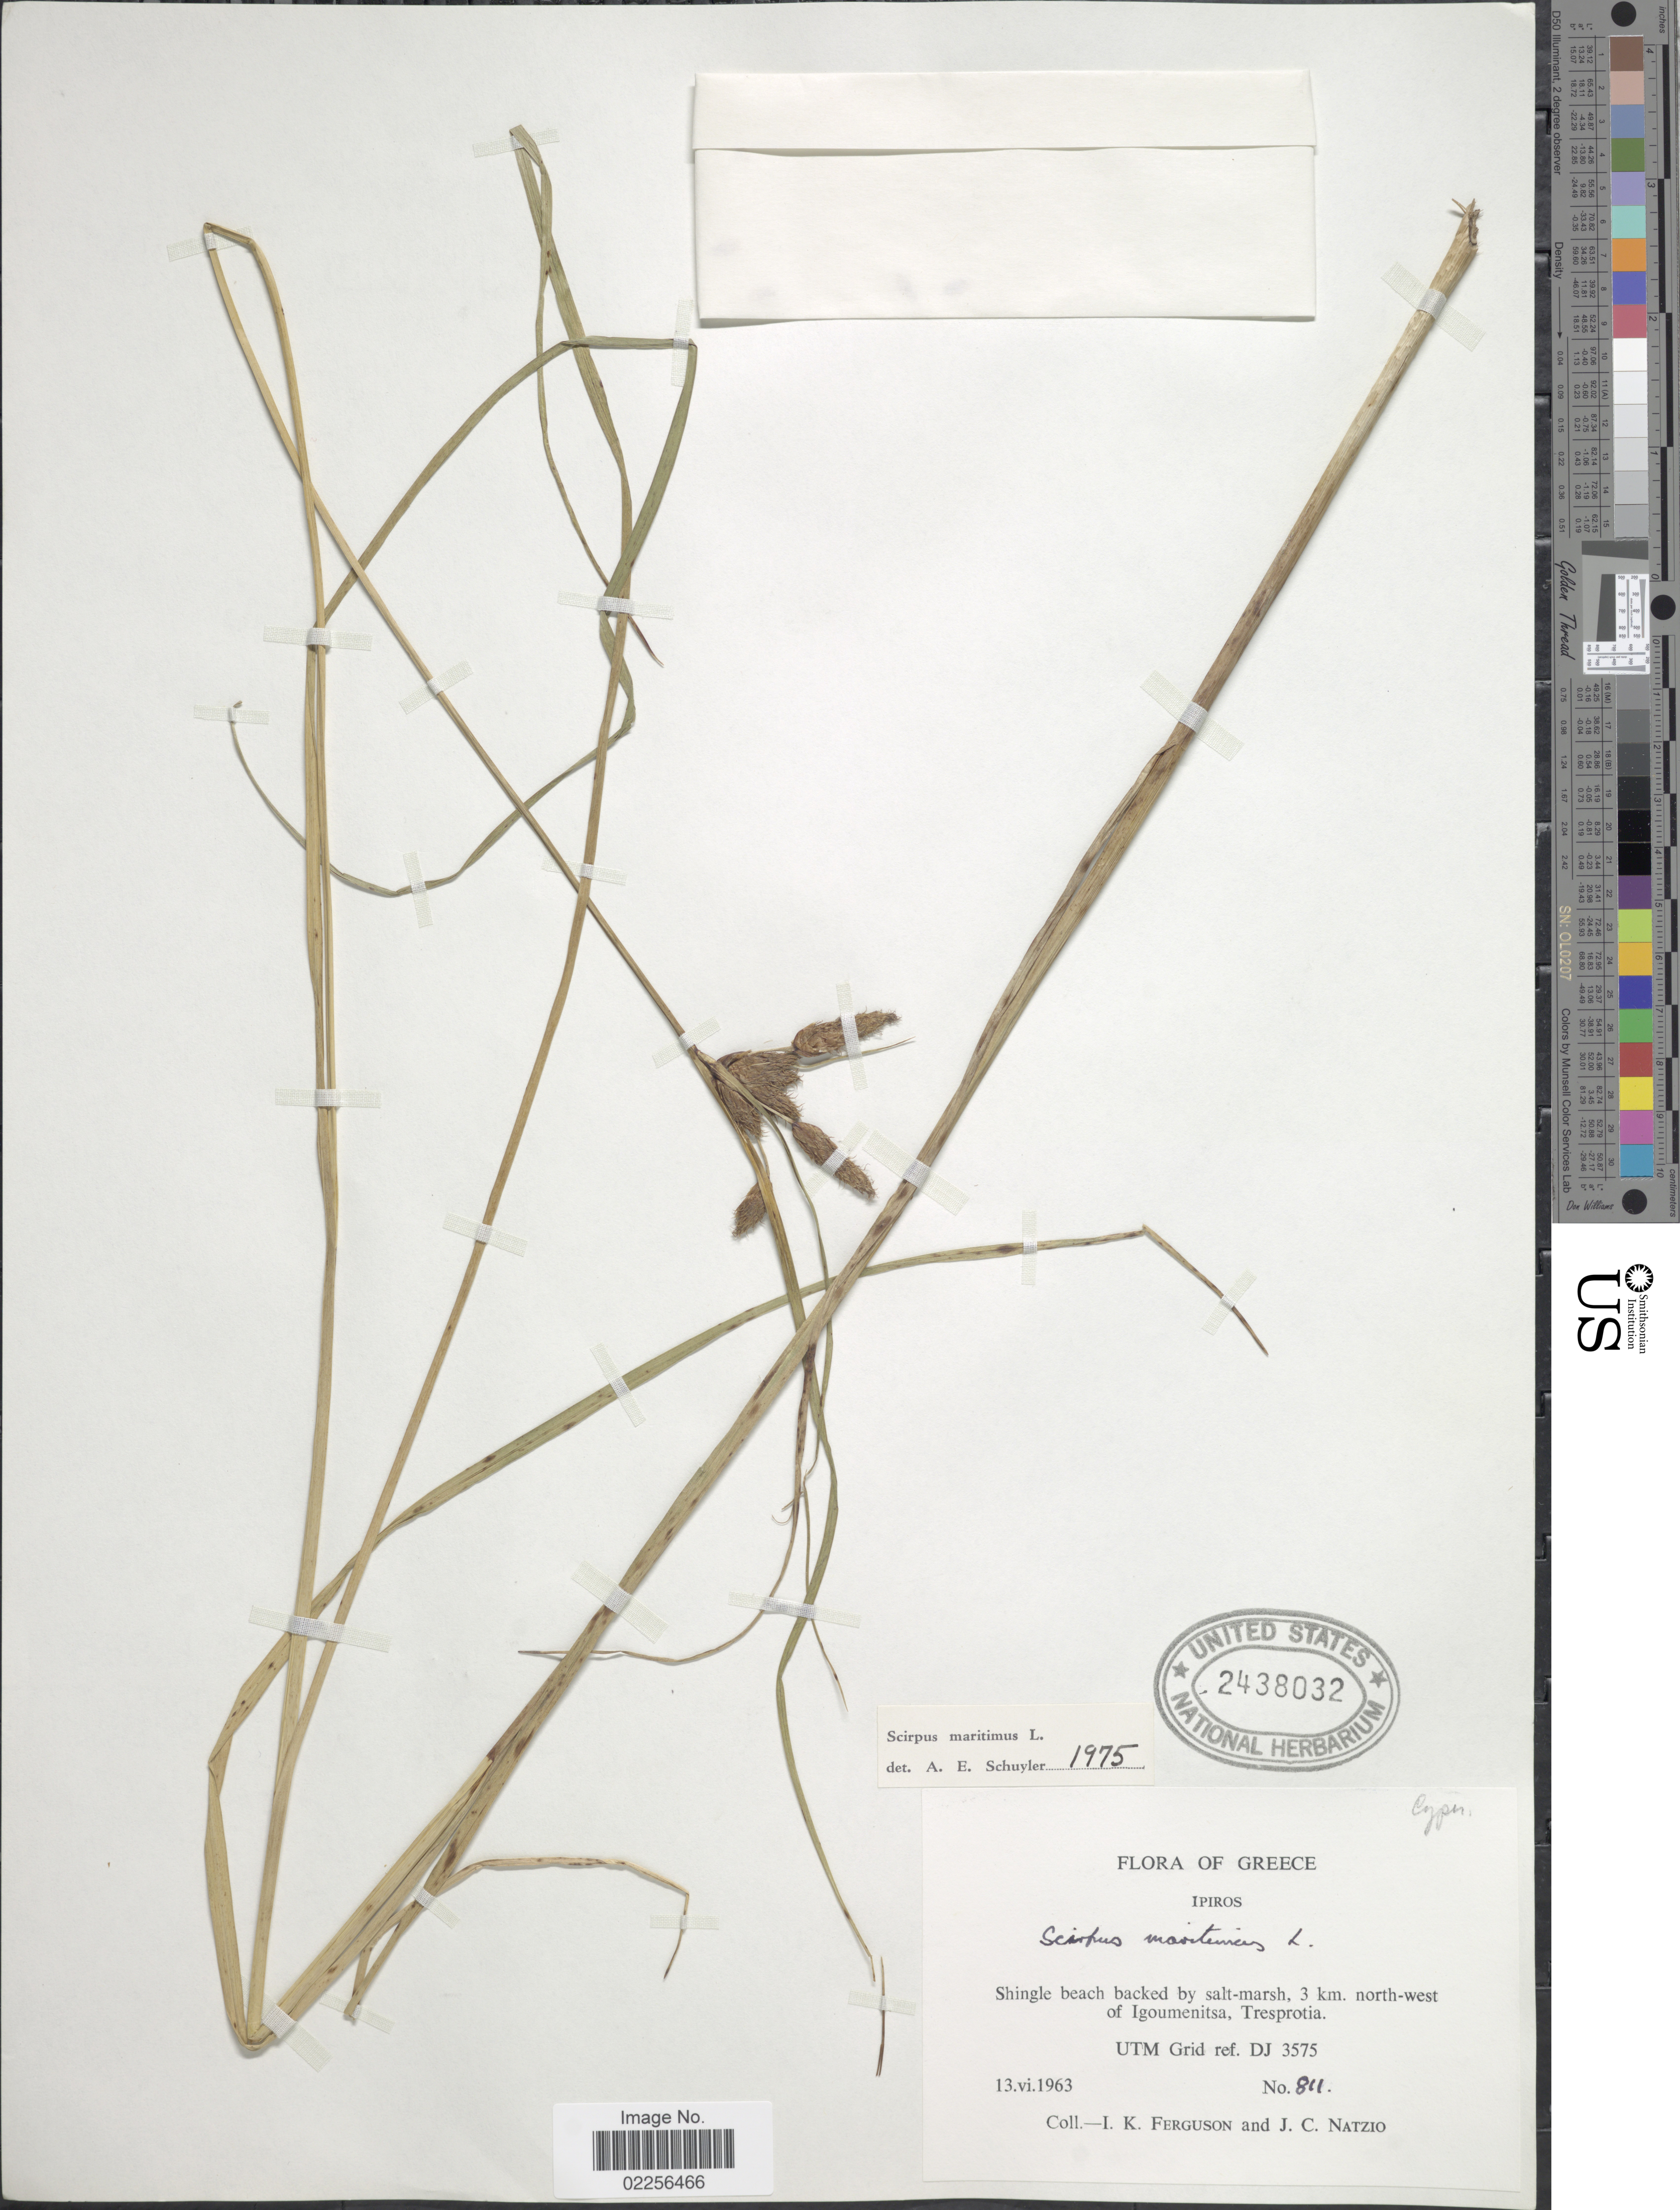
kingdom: Plantae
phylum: Tracheophyta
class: Liliopsida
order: Poales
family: Cyperaceae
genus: Bolboschoenus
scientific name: Bolboschoenus maritimus subsp. maritimus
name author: (L.) Palla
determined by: Strong, Mark T., (BOT), Smithsonian Institution - National Museum of Natural History (UNITED STATES)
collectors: I. K. Ferguson & J. Natzio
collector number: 811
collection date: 1963-06-13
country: Greece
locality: Ipiros, 3 km north-west of Igoumenitsa, Tresprotia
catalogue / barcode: US 2438032